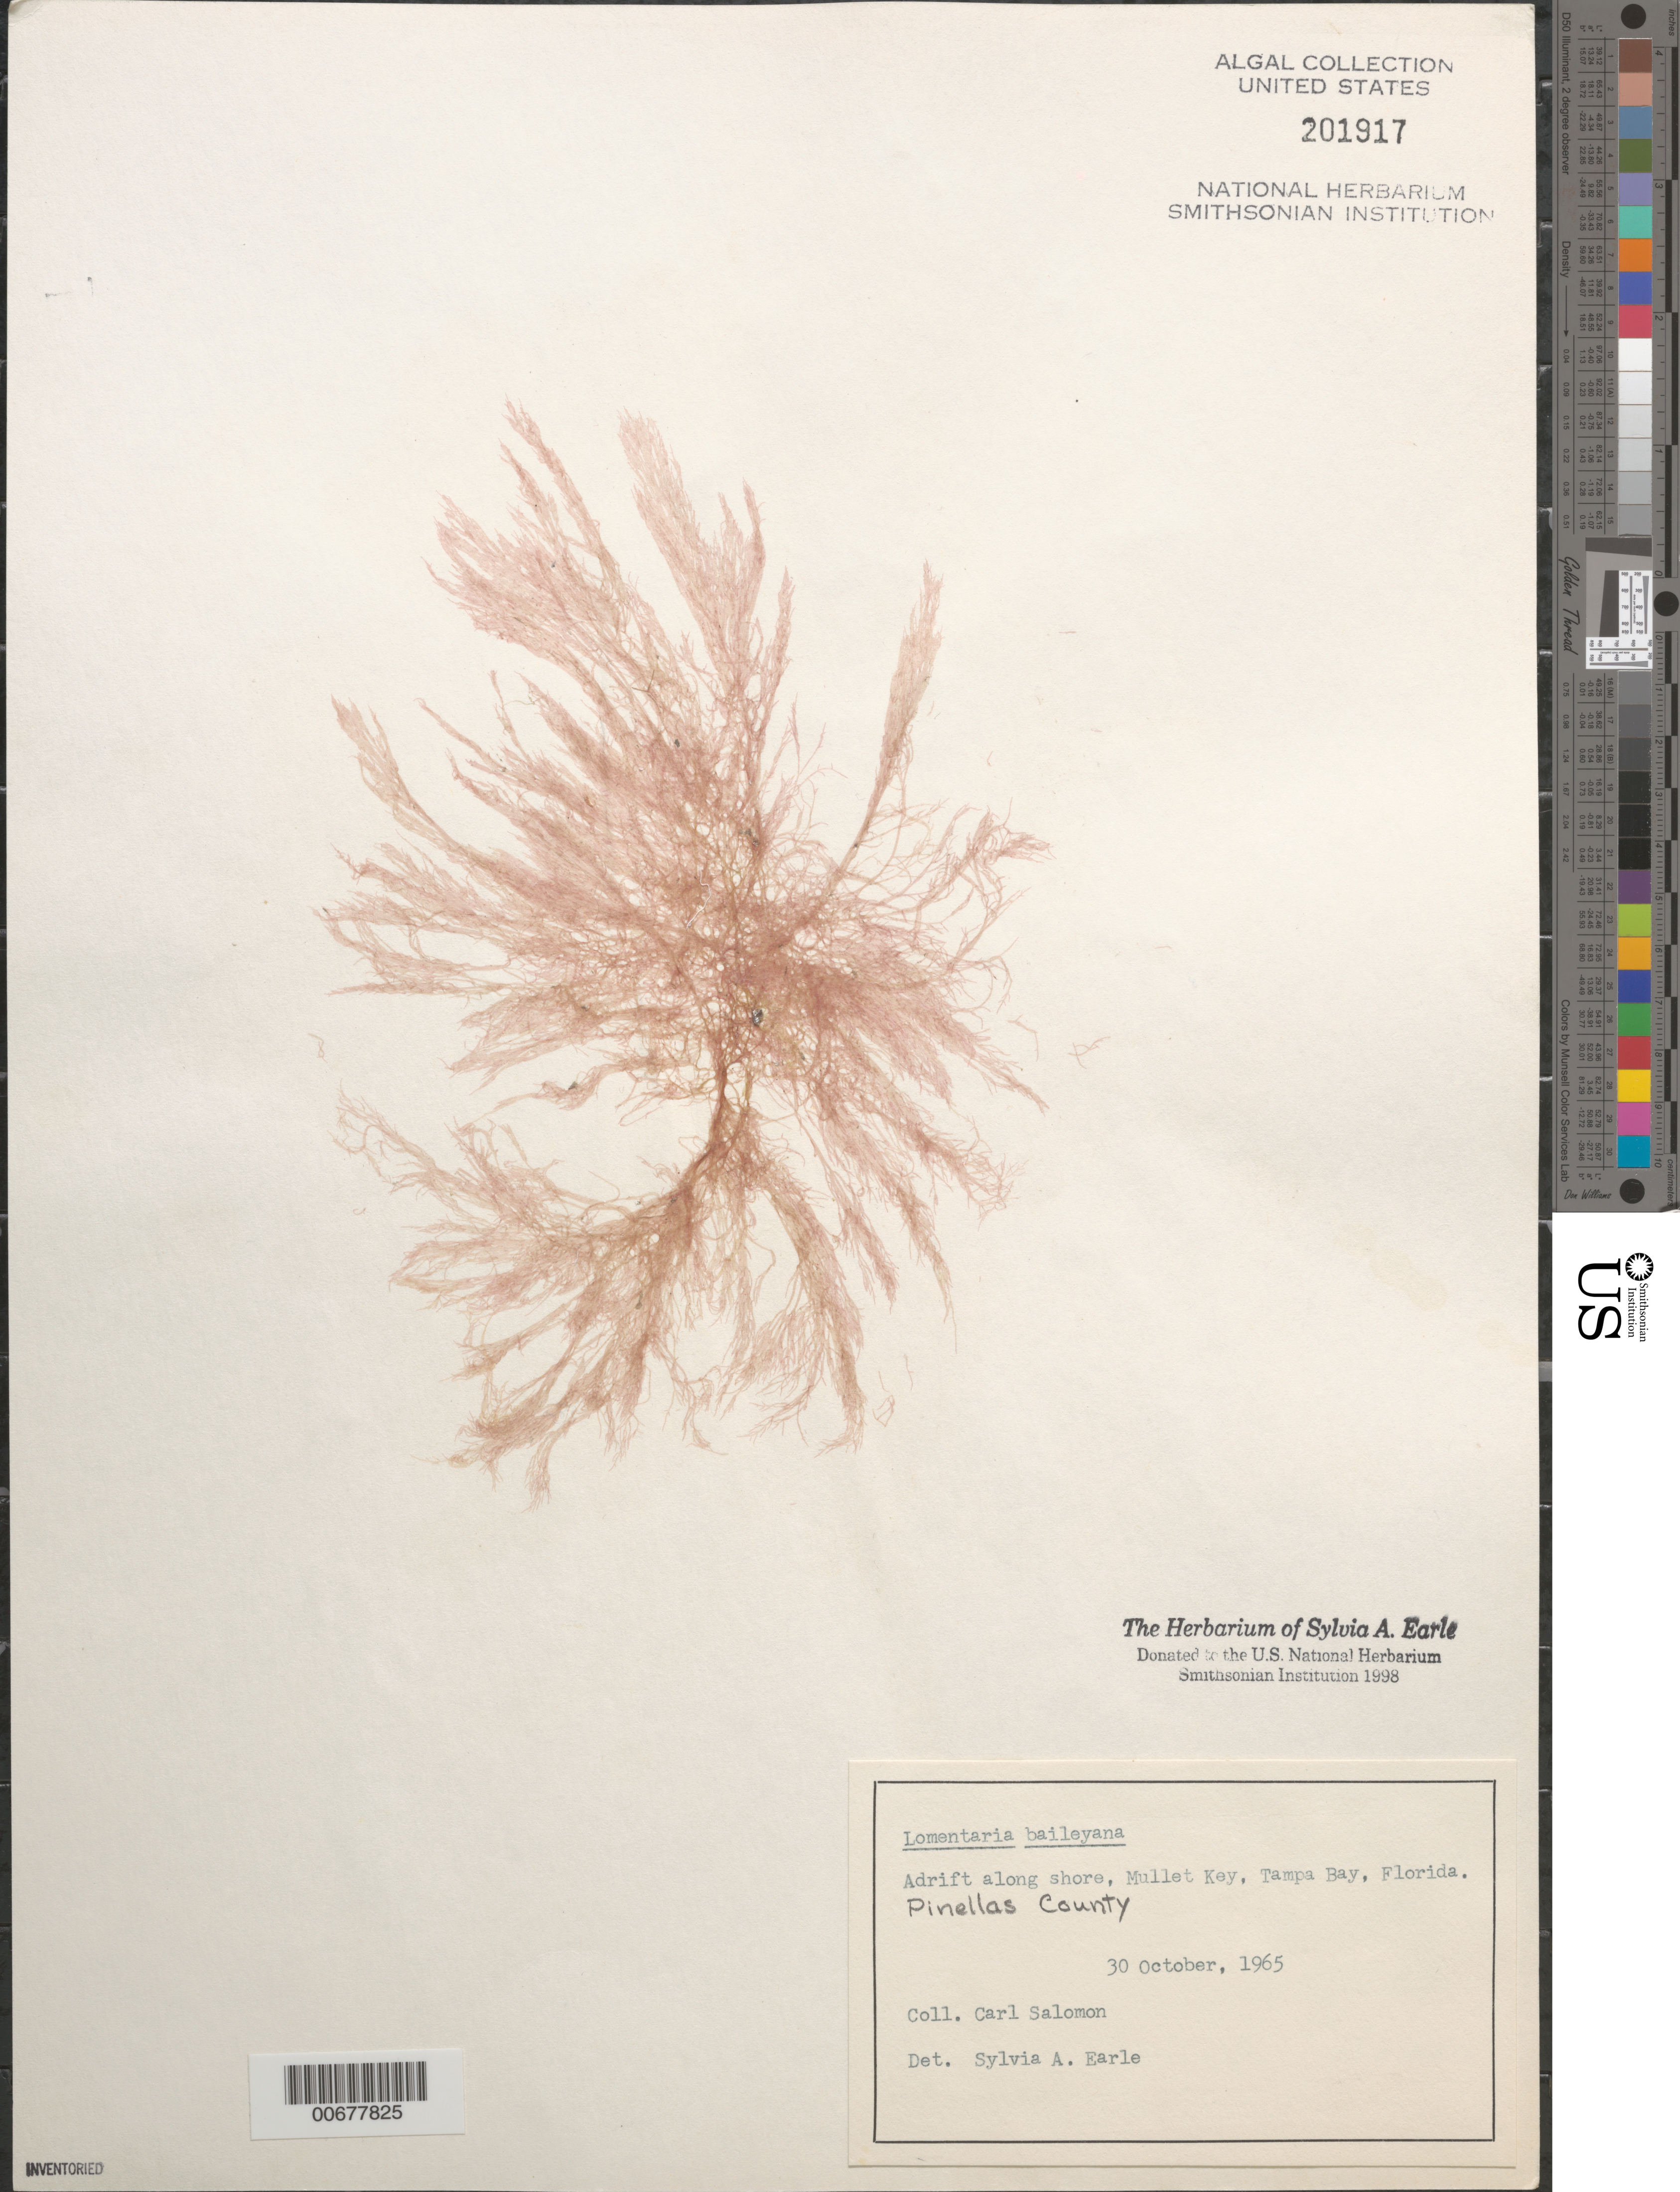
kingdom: Plantae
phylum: Rhodophyta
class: Florideophyceae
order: Rhodymeniales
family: Lomentariaceae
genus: Hooperia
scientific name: Hooperia divaricata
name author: (Durant) M.J. Wynne et al.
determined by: Algae name updating Project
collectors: C. E. Salomon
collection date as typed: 30 Oct 1965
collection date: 1965-10-30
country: United States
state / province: Florida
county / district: Pinellas County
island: Mullet Key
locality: Tampa Bay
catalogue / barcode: US 201917